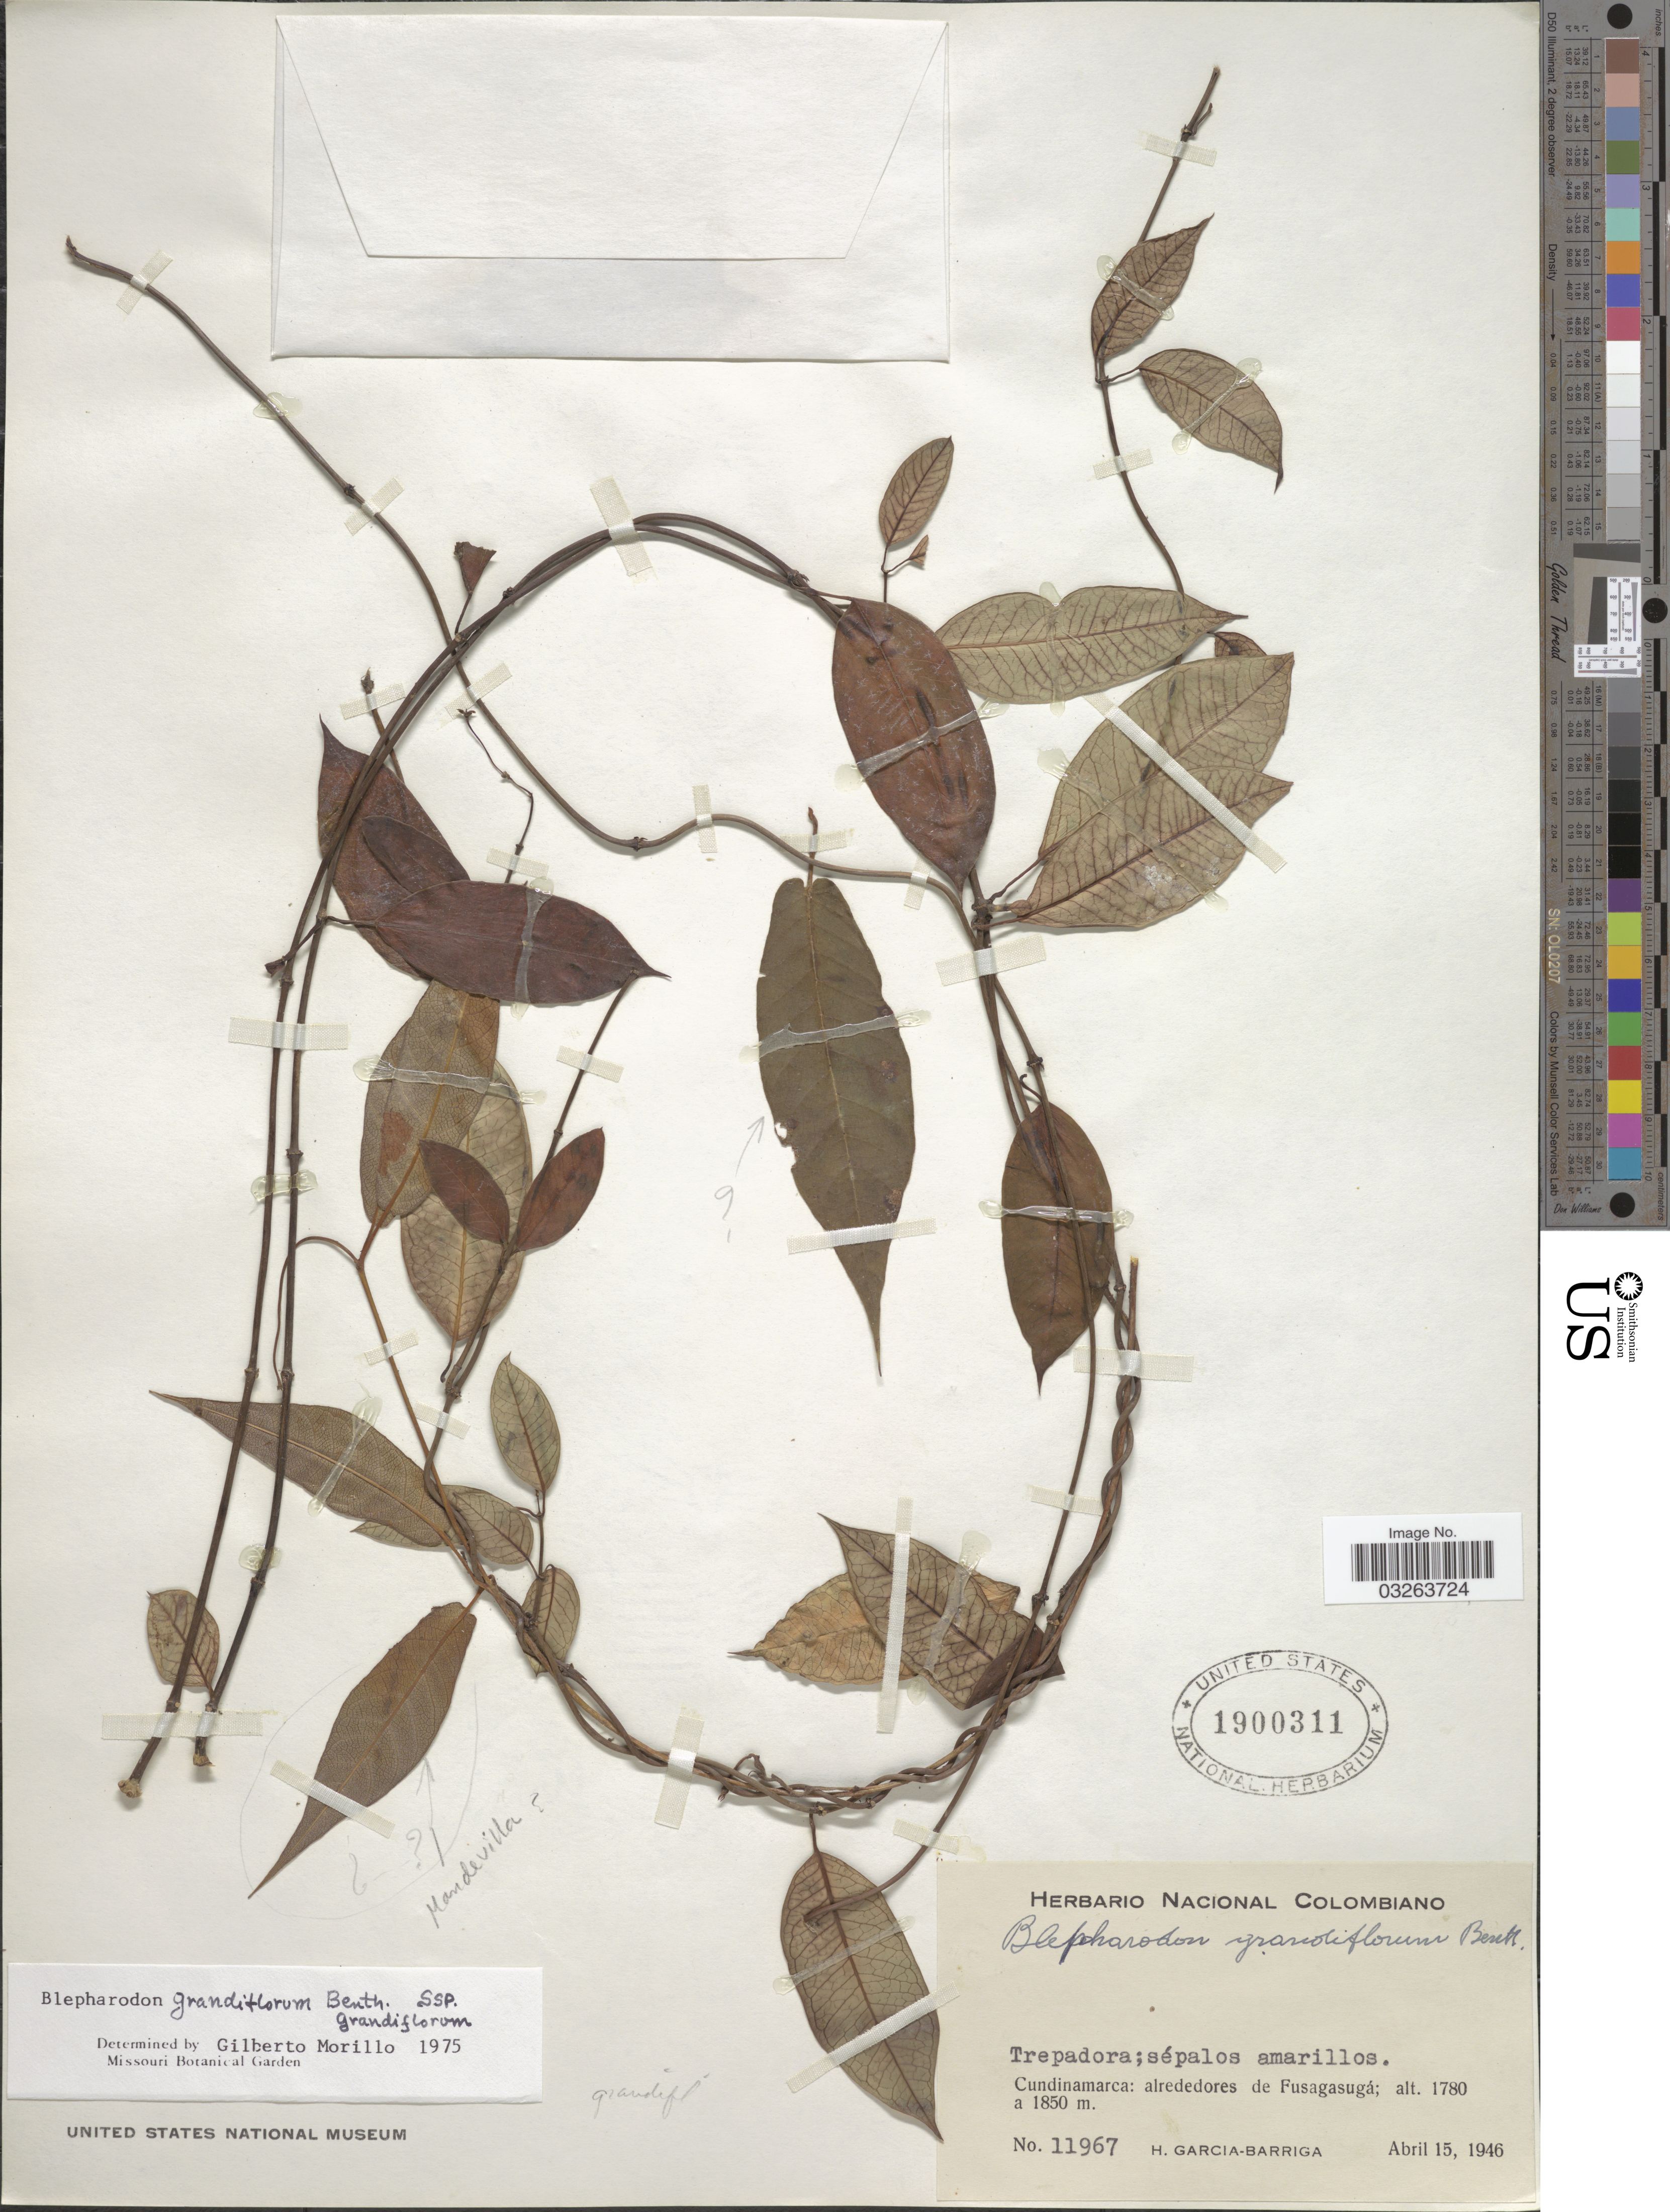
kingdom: Plantae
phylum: Tracheophyta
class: Magnoliopsida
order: Gentianales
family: Apocynaceae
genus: Blepharodon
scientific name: Blepharodon grandiflorum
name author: Benth.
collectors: H. García Barriga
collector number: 11967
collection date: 1946-04-15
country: Colombia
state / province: Cundinamarca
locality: Alrededores de Fusagasugá.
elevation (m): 1780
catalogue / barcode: US 1900311